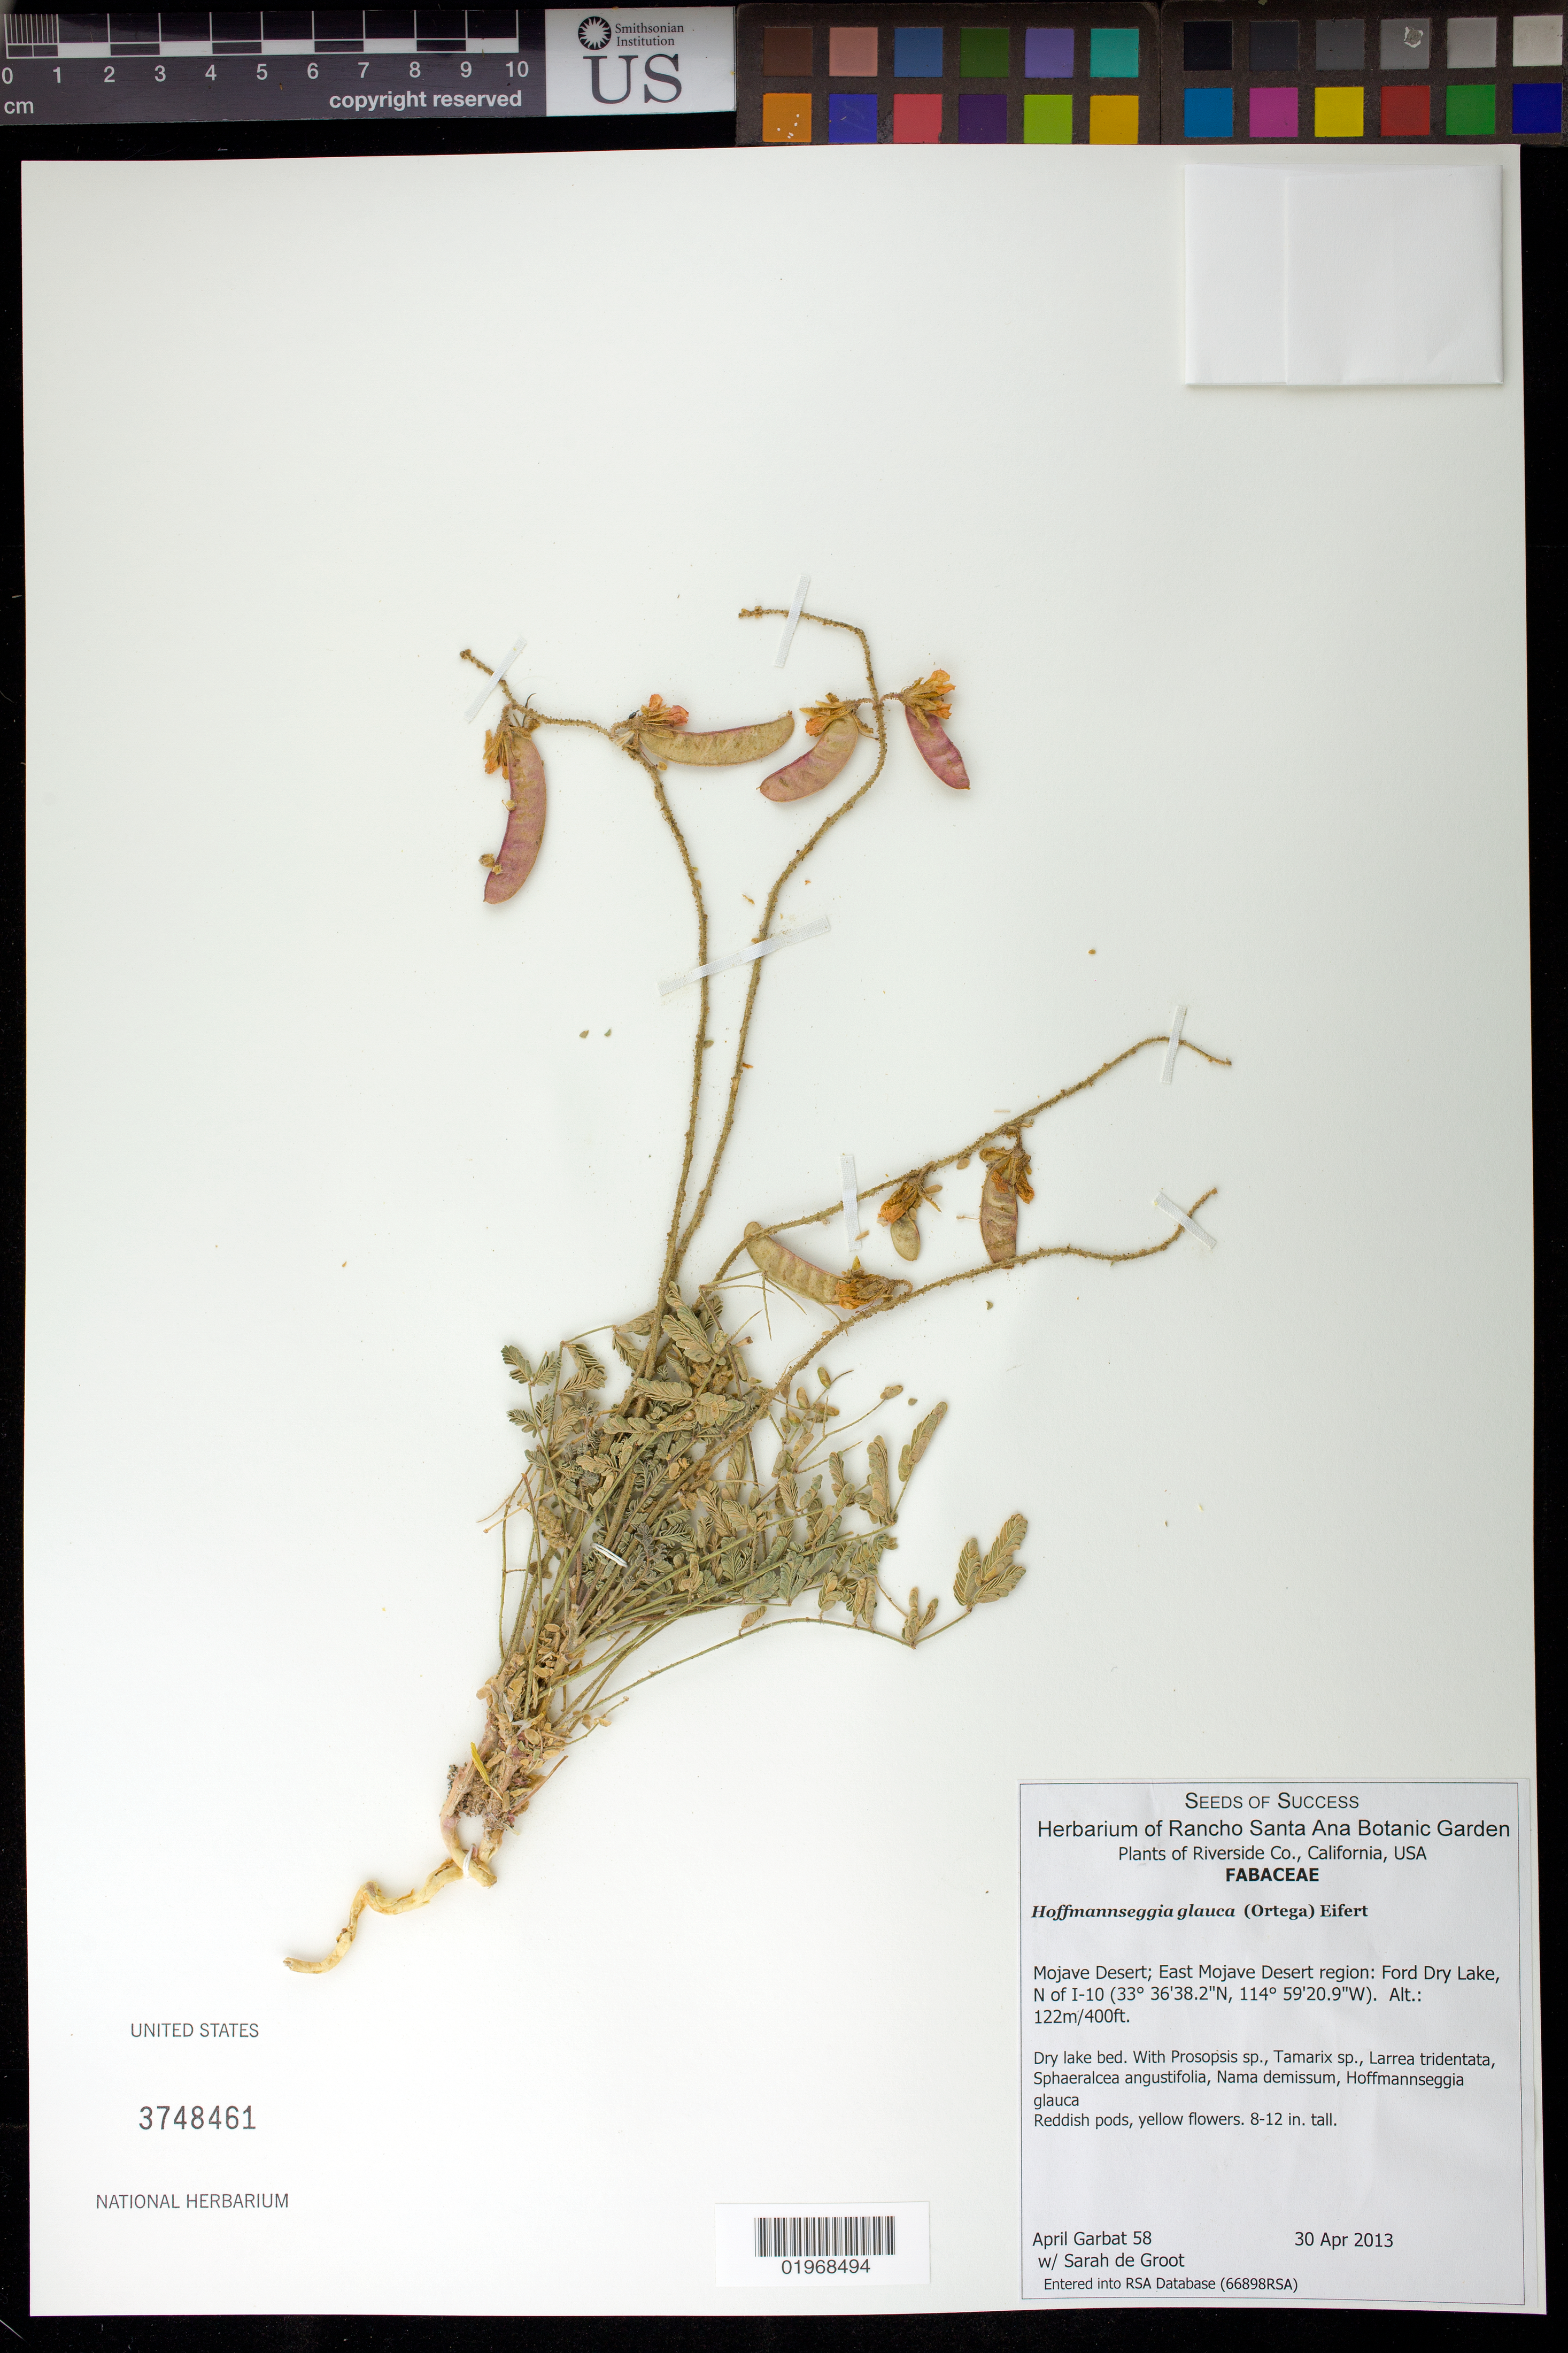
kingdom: Plantae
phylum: Tracheophyta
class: Magnoliopsida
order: Fabales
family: Fabaceae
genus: Hoffmannseggia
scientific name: Hoffmannseggia glauca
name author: (Ortega) Eifert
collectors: A. Garbat & S. De Groot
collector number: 58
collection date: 2013-04-30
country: United States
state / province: California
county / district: Riverside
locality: Mojave Desert, East Mojave Desert region: Ford Dry Lake, N of I-10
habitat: Dry lake bed. With Prosopsis sp., Tamarix sp., Larrea tridentata, Nama demissum, ect.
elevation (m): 122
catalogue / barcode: US 3748461